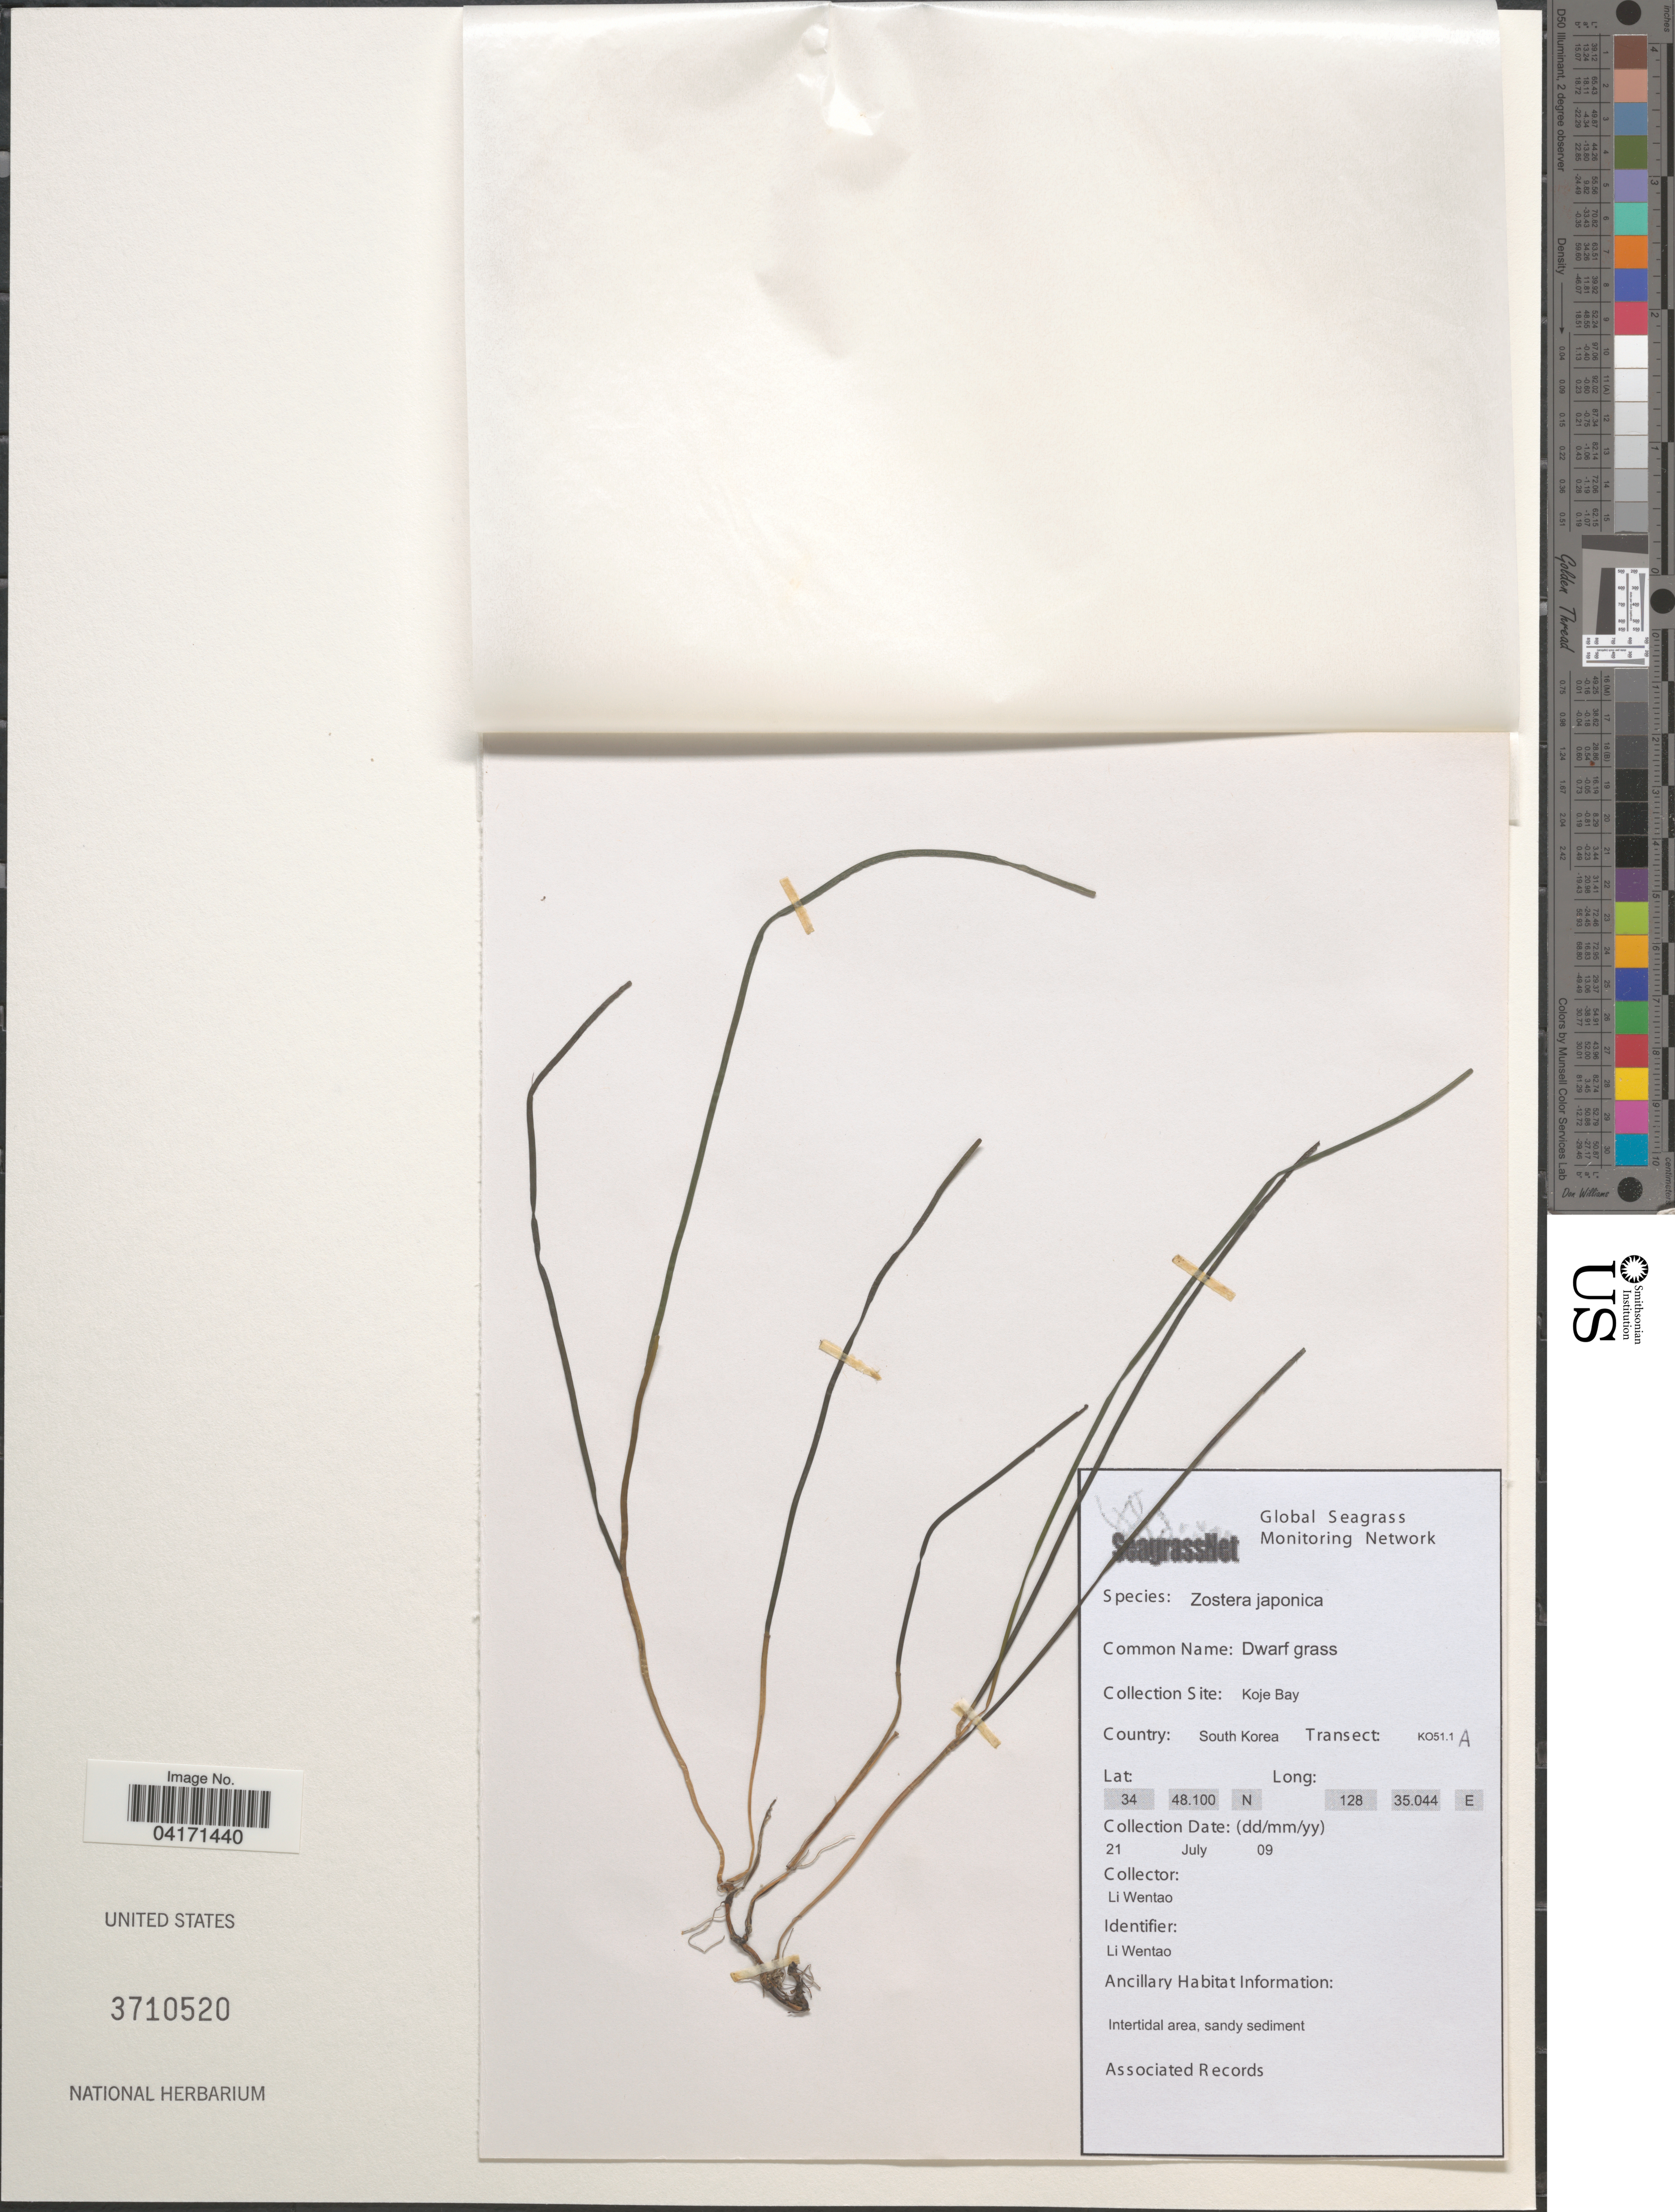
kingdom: Plantae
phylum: Tracheophyta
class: Liliopsida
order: Alismatales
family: Zosteraceae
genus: Zostera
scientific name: Zostera japonica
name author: Asch. & Graebn.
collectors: L. Wentao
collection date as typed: Transcribed d/m/y: 21/7/9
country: South Korea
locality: Koje Bay. Transect: KO51.1 A.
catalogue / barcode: US 3710520